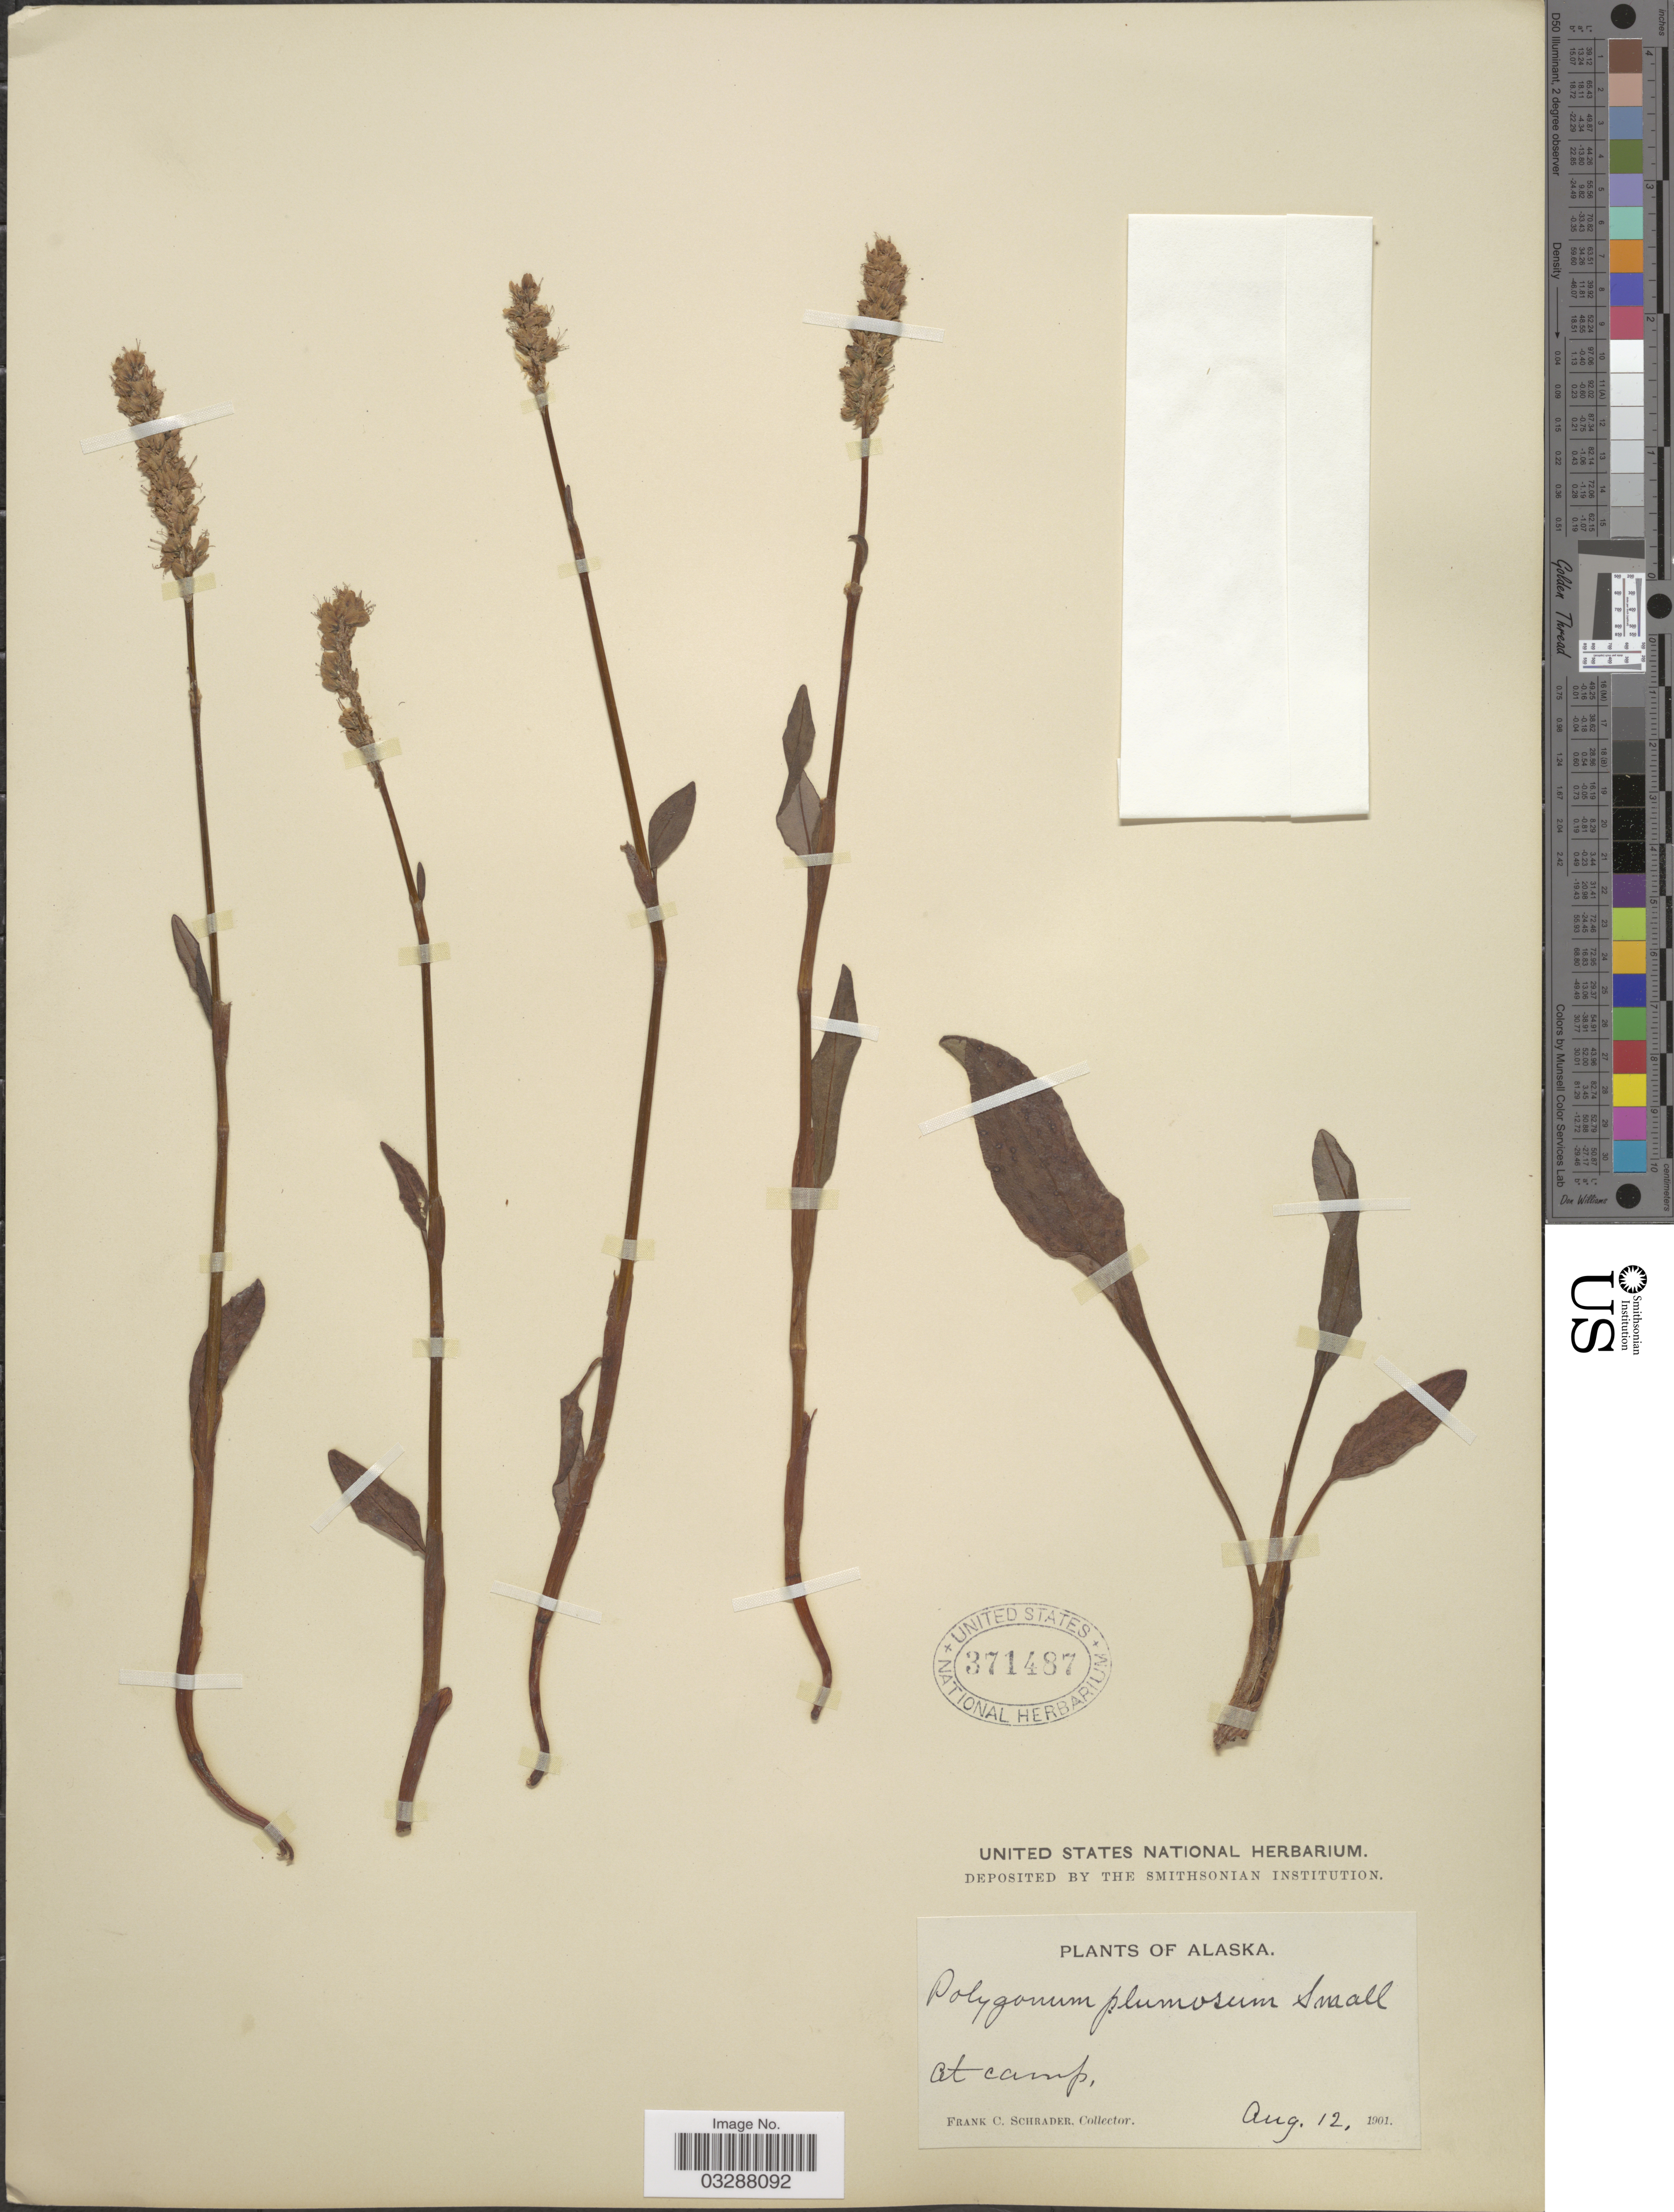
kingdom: Plantae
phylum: Tracheophyta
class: Magnoliopsida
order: Caryophyllales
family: Polygonaceae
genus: Bistorta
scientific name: Bistorta plumosa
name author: (Small) Greene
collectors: F. C. Schrader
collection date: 1901-08-12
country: United States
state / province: Alaska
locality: At camp.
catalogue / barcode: US 371487